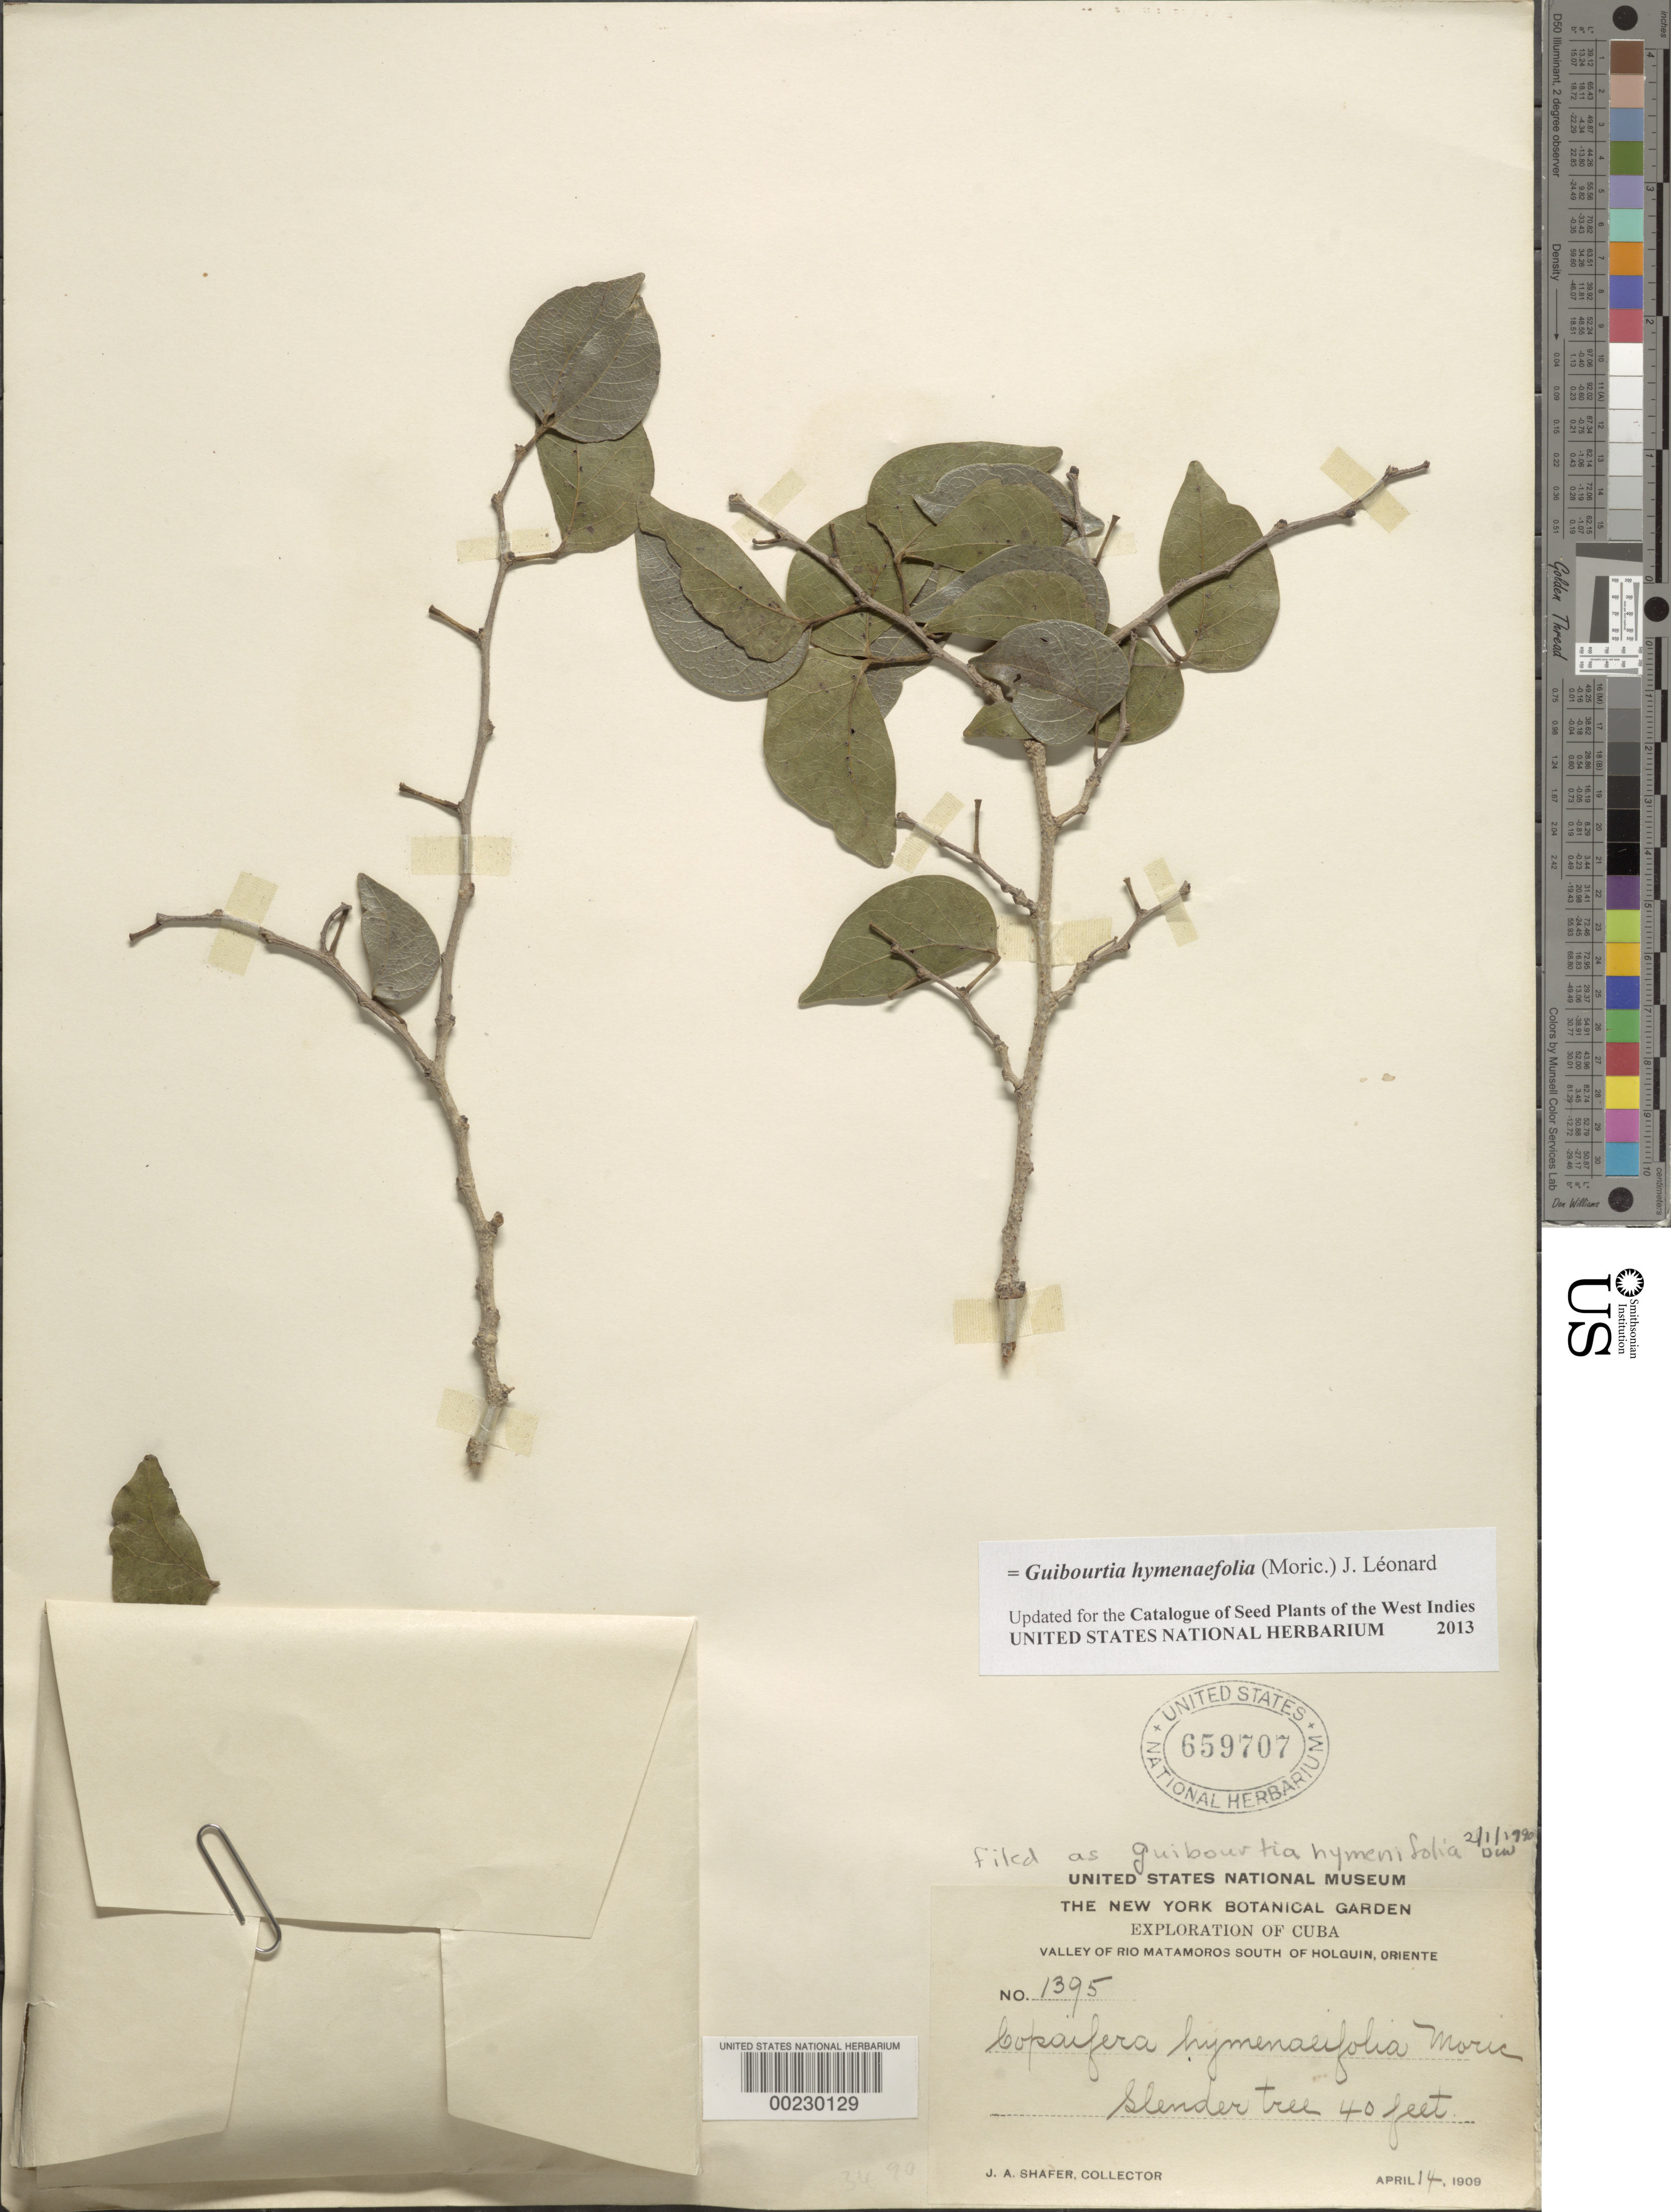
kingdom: Plantae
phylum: Tracheophyta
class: Magnoliopsida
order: Fabales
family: Fabaceae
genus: Guibourtia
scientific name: Guibourtia hymenaeifolia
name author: (Moric.) J. Léonard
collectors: J. A. Shafer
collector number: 1395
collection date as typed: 14 Apr 1909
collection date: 1909-04-14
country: Cuba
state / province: Oriente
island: Greater Antilles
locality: Valley of Rio Matamoros, S of Holguin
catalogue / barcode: US 659707